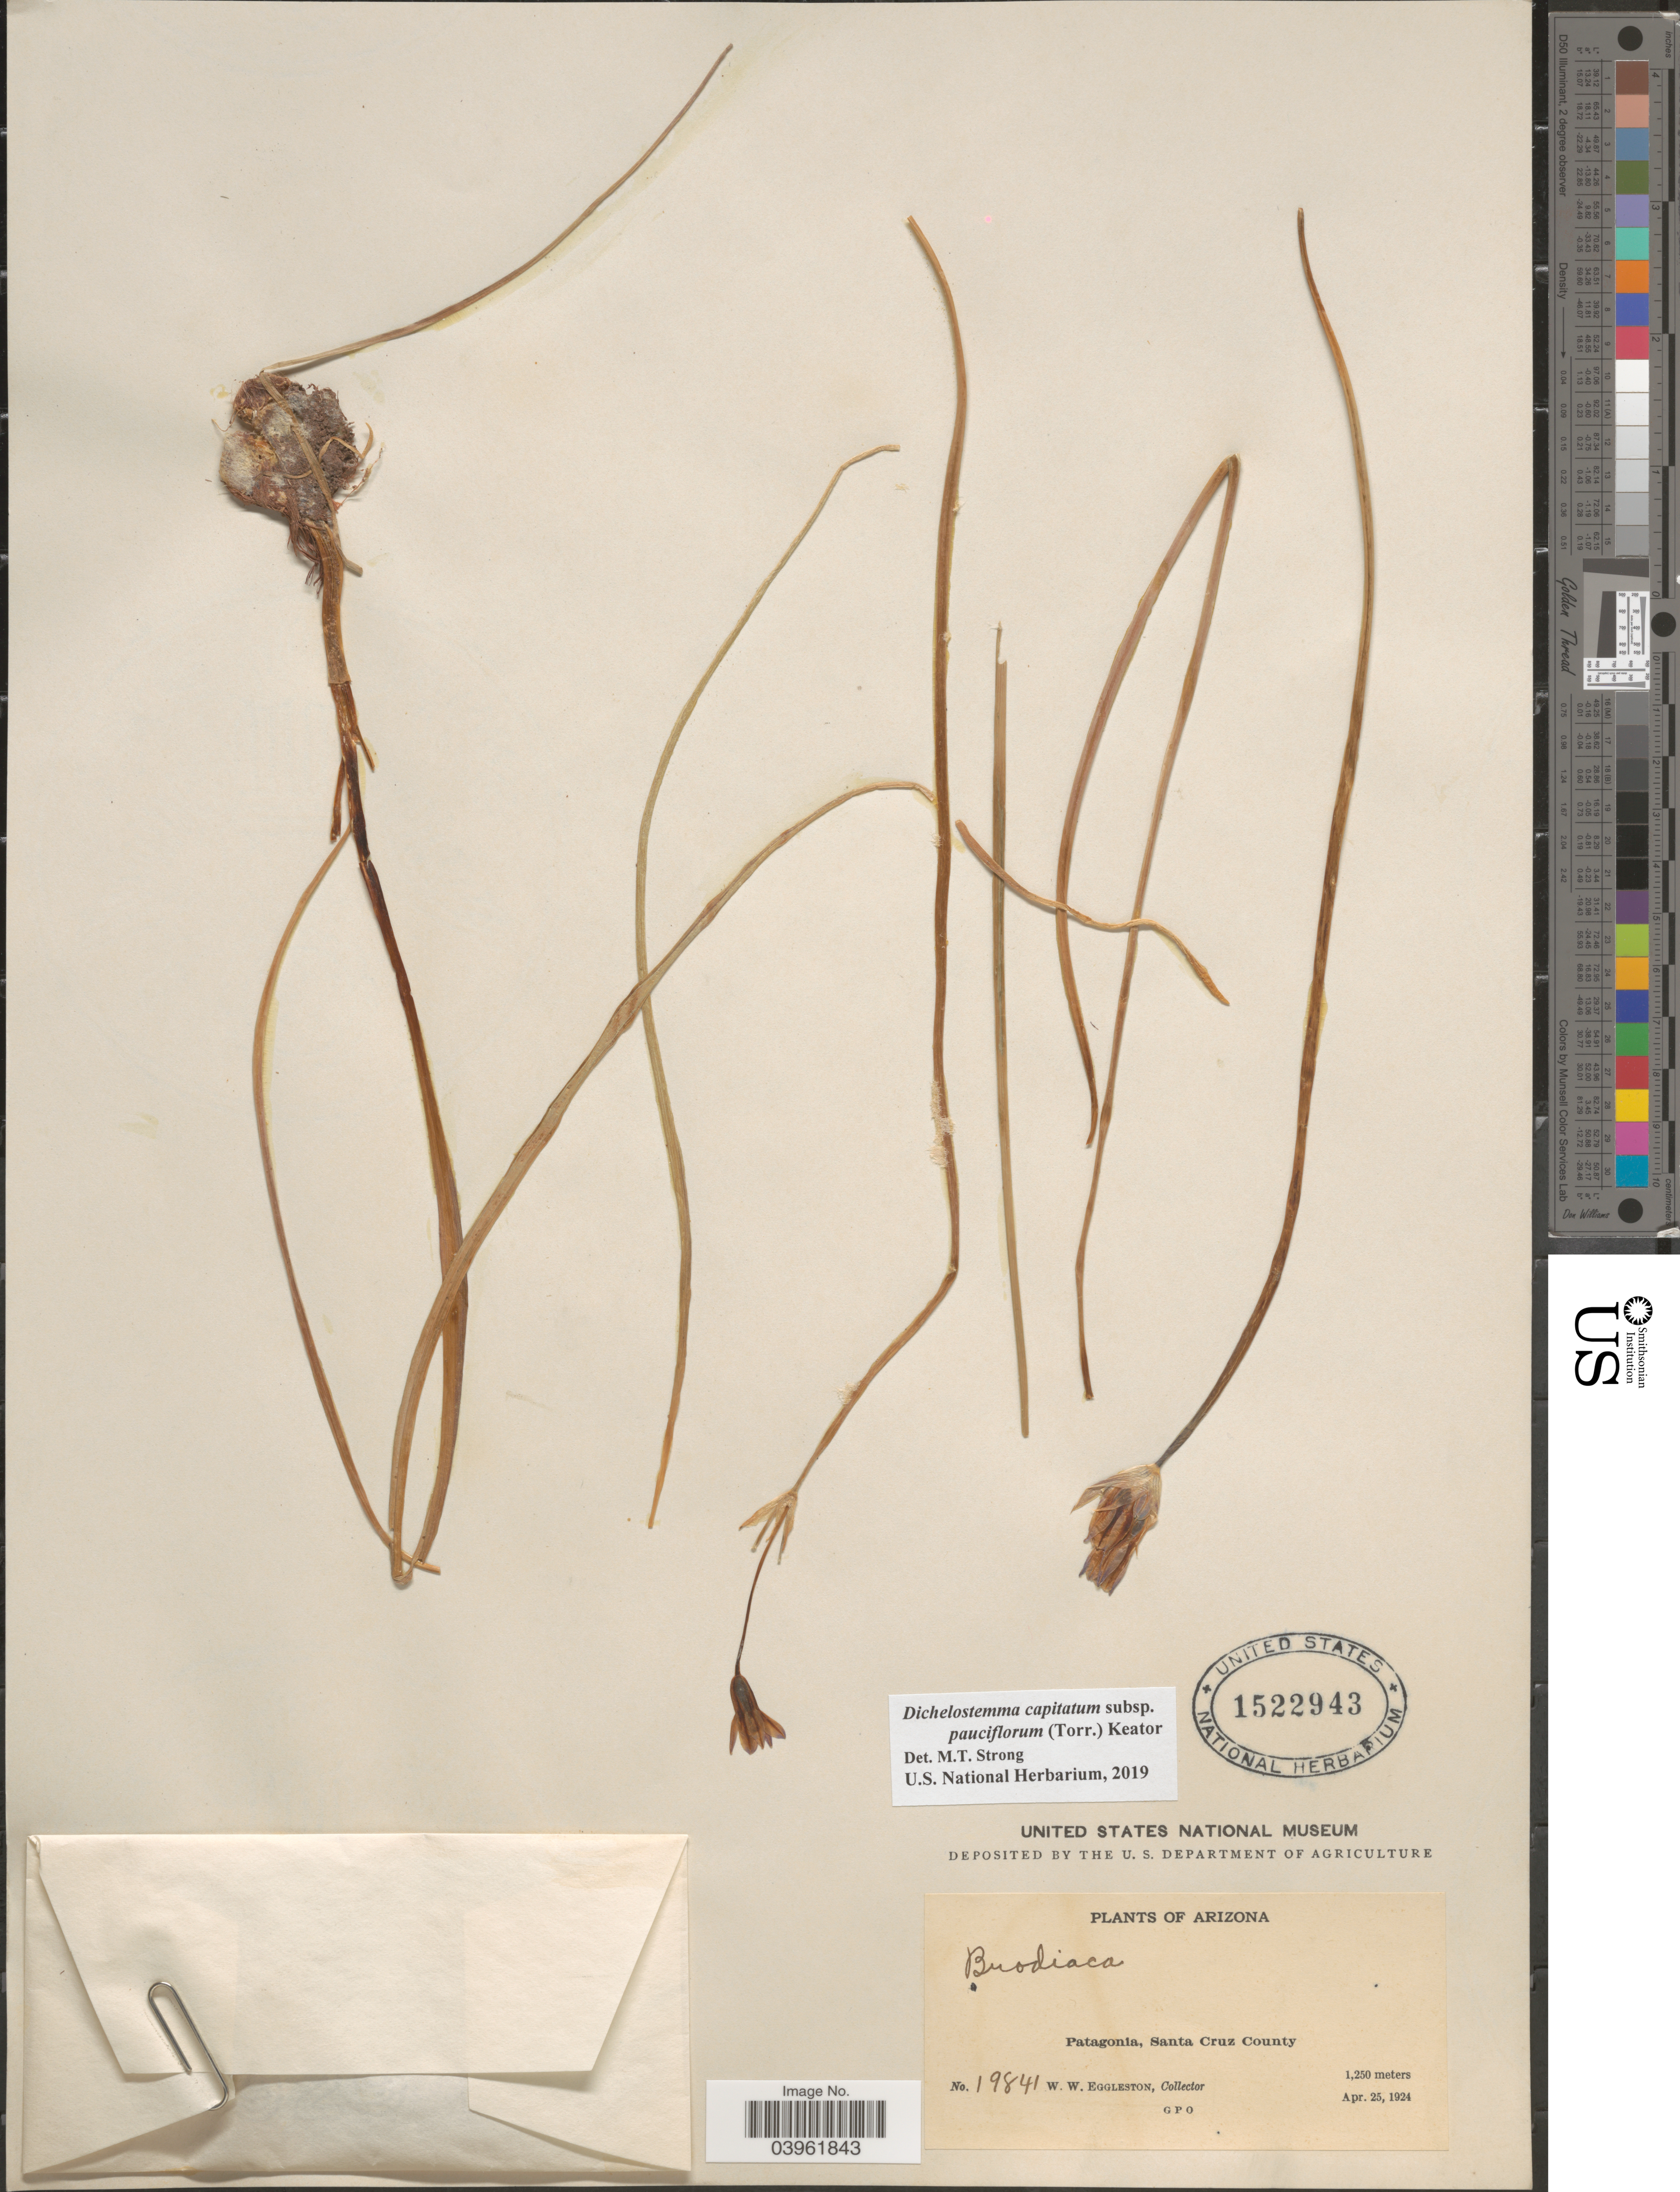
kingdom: Plantae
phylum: Tracheophyta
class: Liliopsida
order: Asparagales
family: Asparagaceae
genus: Dichelostemma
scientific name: Dichelostemma capitatum subsp. pauciflorum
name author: (Torr.) Keator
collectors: W. W. Eggleston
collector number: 19841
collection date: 1924-04-25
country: United States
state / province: Arizona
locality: Patagonia, Santa Cruz County.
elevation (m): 1250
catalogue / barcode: US 1522943